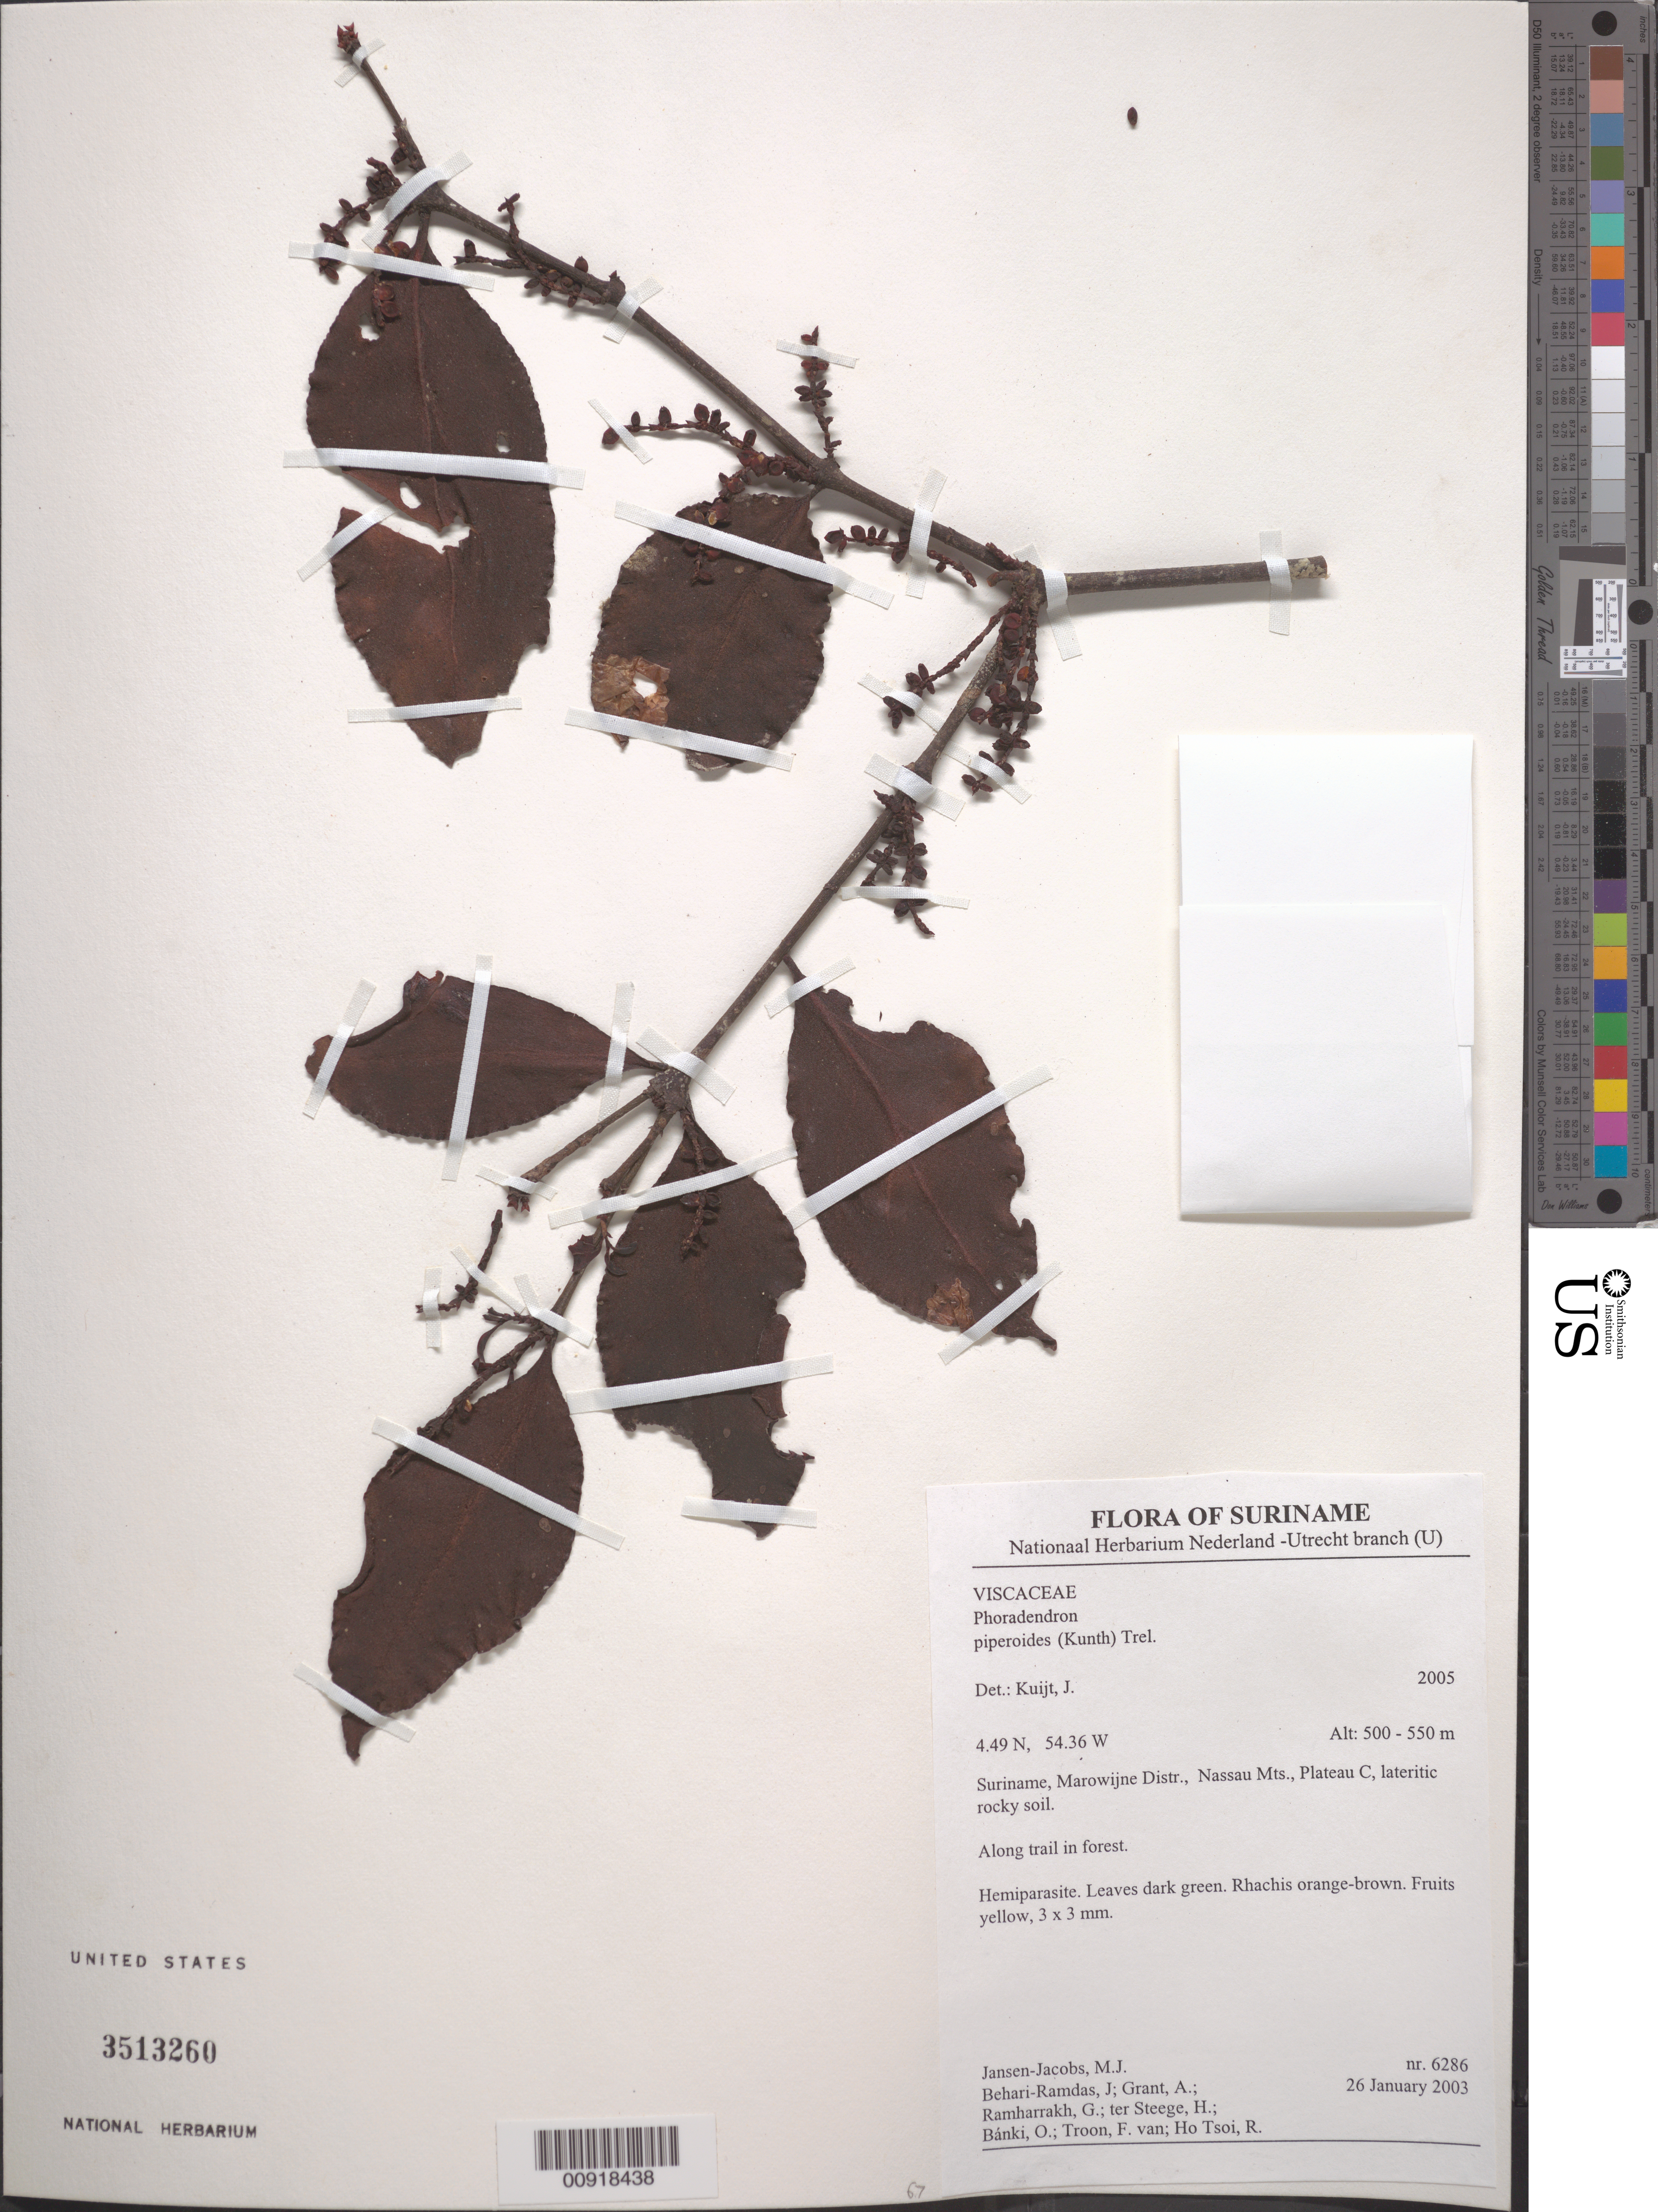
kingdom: Plantae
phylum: Tracheophyta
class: Magnoliopsida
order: Santalales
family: Viscaceae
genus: Phoradendron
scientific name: Phoradendron piperoides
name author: (Kunth) Trel.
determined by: Kuijt, Job, (CANADA)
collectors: M. J. Jansen-Jacobs, J. Behari-Ramdas, A. Grant, G. Ramharrakh, H. ter Steege, O. Bánki, F. Van Troon & R. Ho Tsoi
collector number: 6286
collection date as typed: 26-Jan-03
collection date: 2003-01-26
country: Suriname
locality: Morowijne Dist; Nassau Mts, Plateau C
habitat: Lateritic rocky soil; along trail in forest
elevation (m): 500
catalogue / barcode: US 3513260